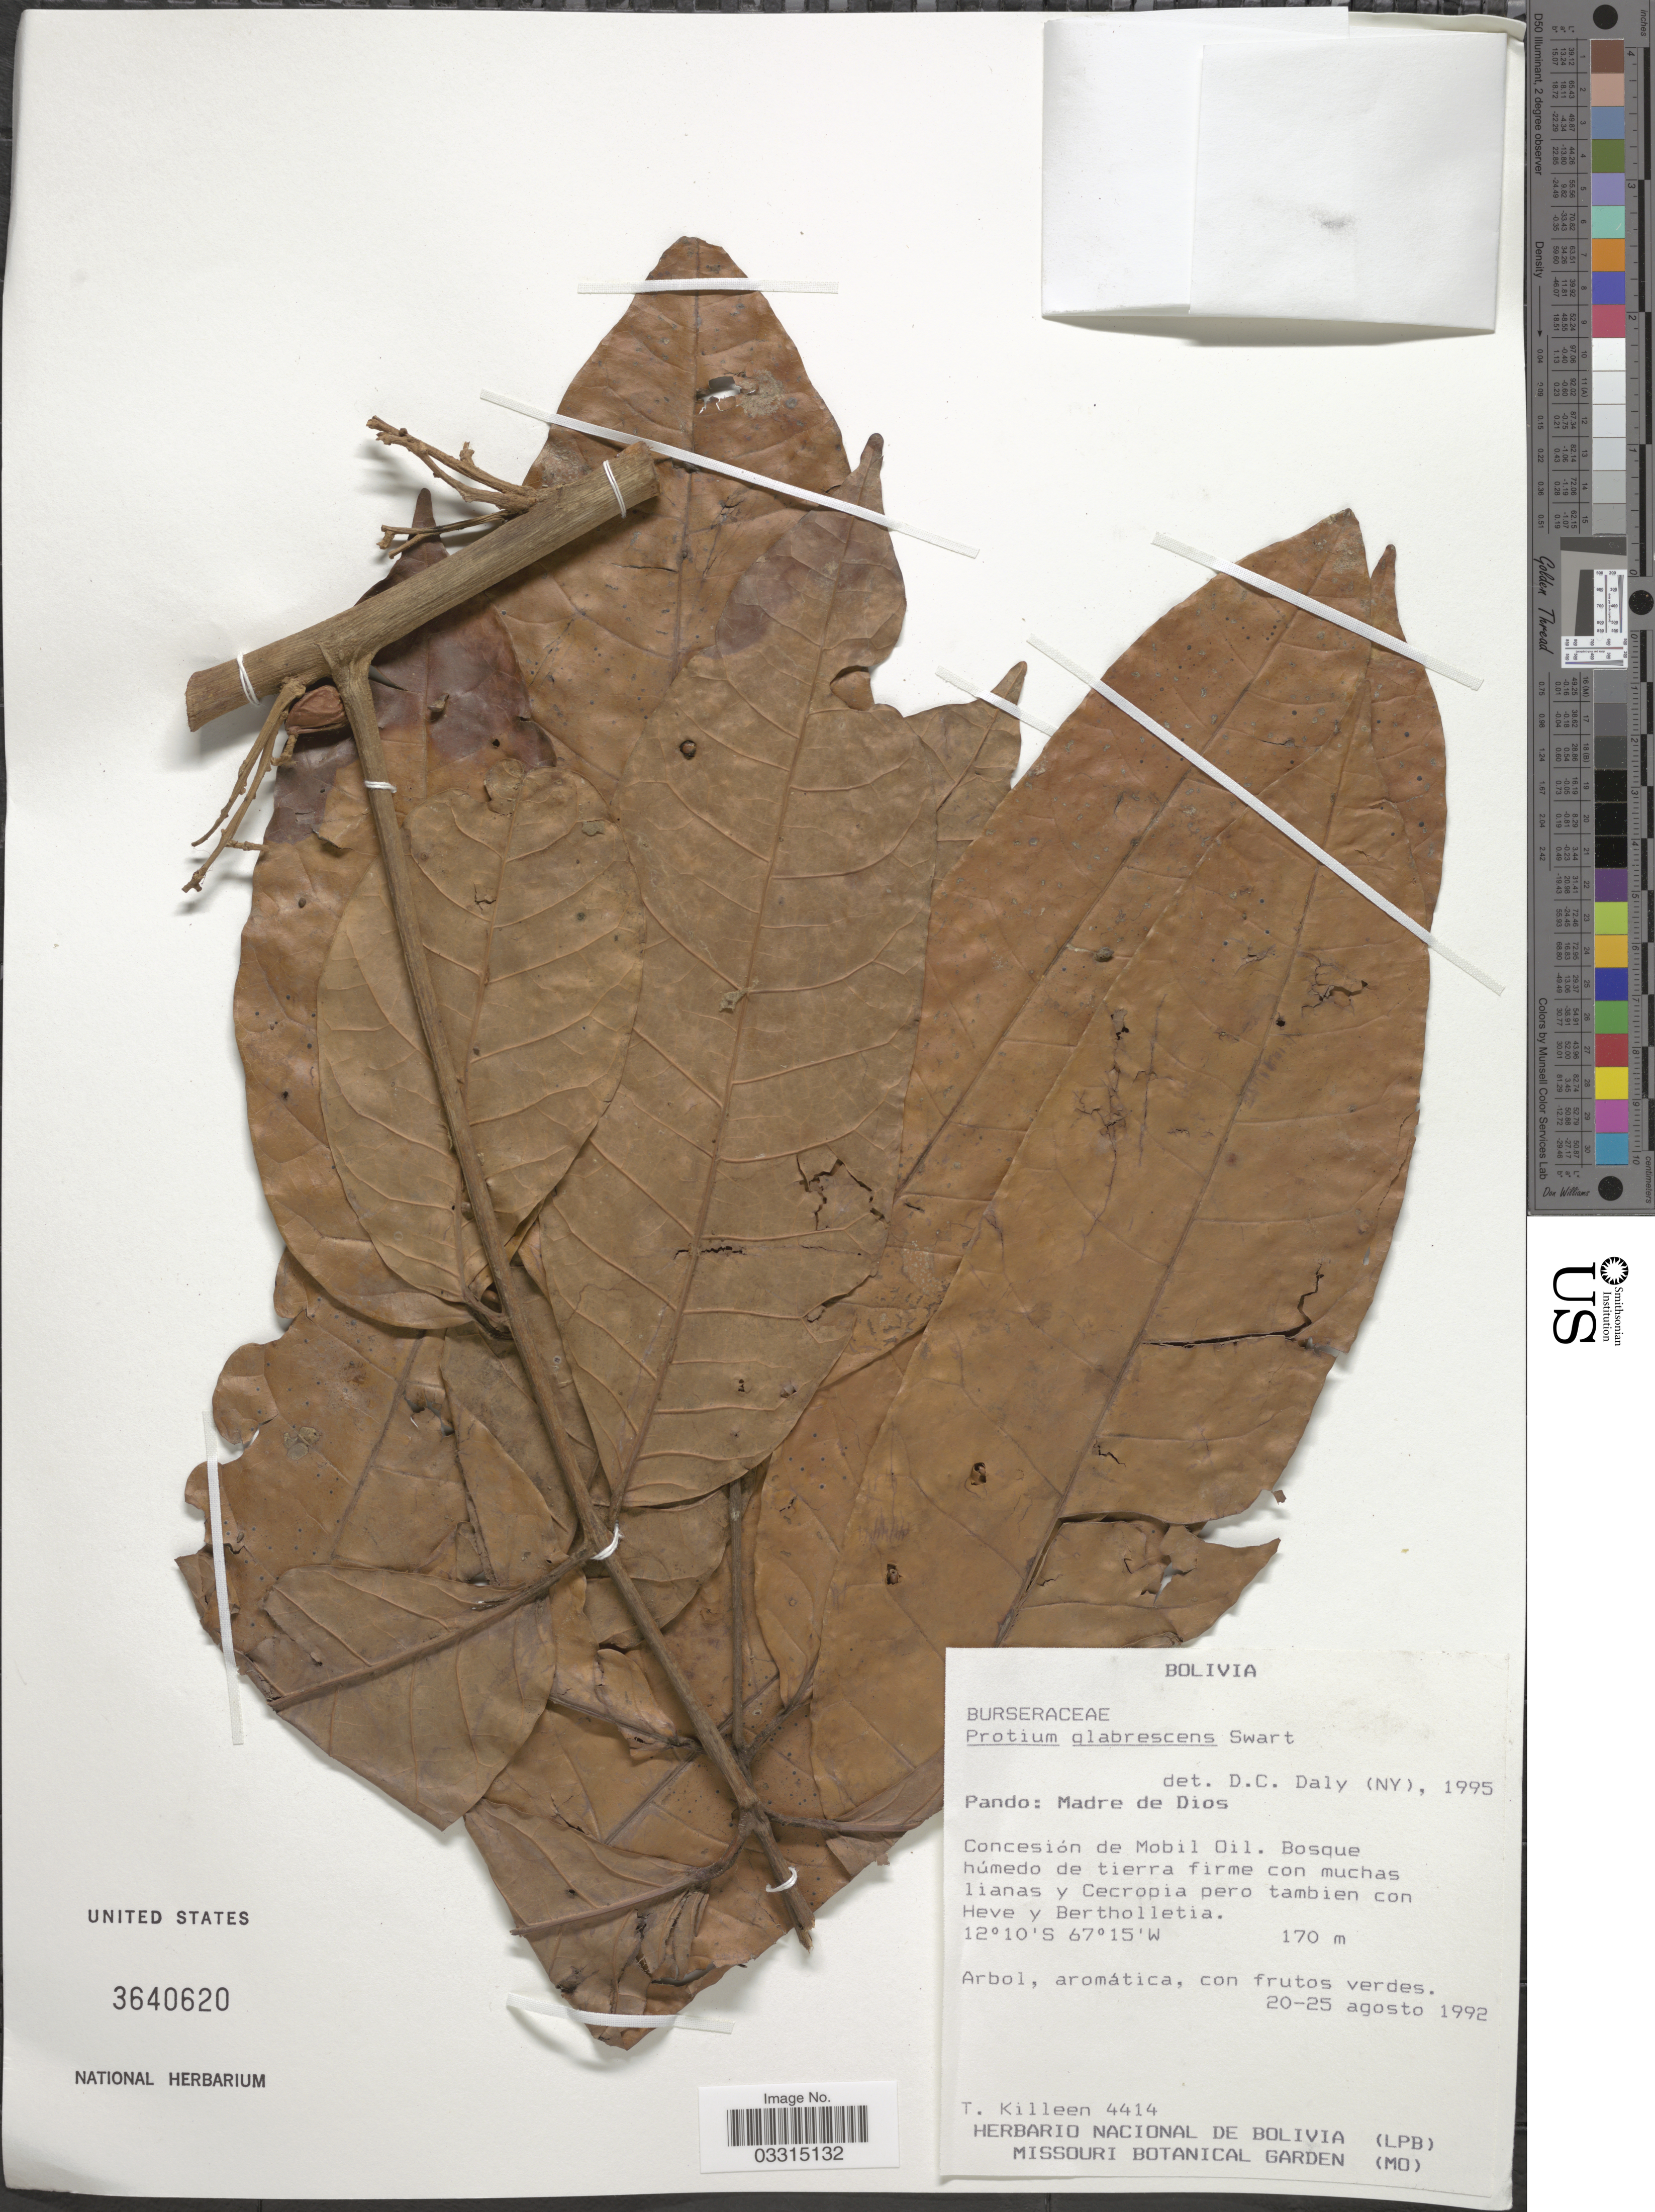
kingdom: Plantae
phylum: Tracheophyta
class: Magnoliopsida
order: Sapindales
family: Burseraceae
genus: Protium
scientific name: Protium glabrescens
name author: Swart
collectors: T. J. Killeen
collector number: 4414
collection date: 1992-08-20/1992-08-25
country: Bolivia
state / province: Pando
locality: Madre de Dios. Concesión de Mobil Oil.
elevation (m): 170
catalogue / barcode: US 3640620